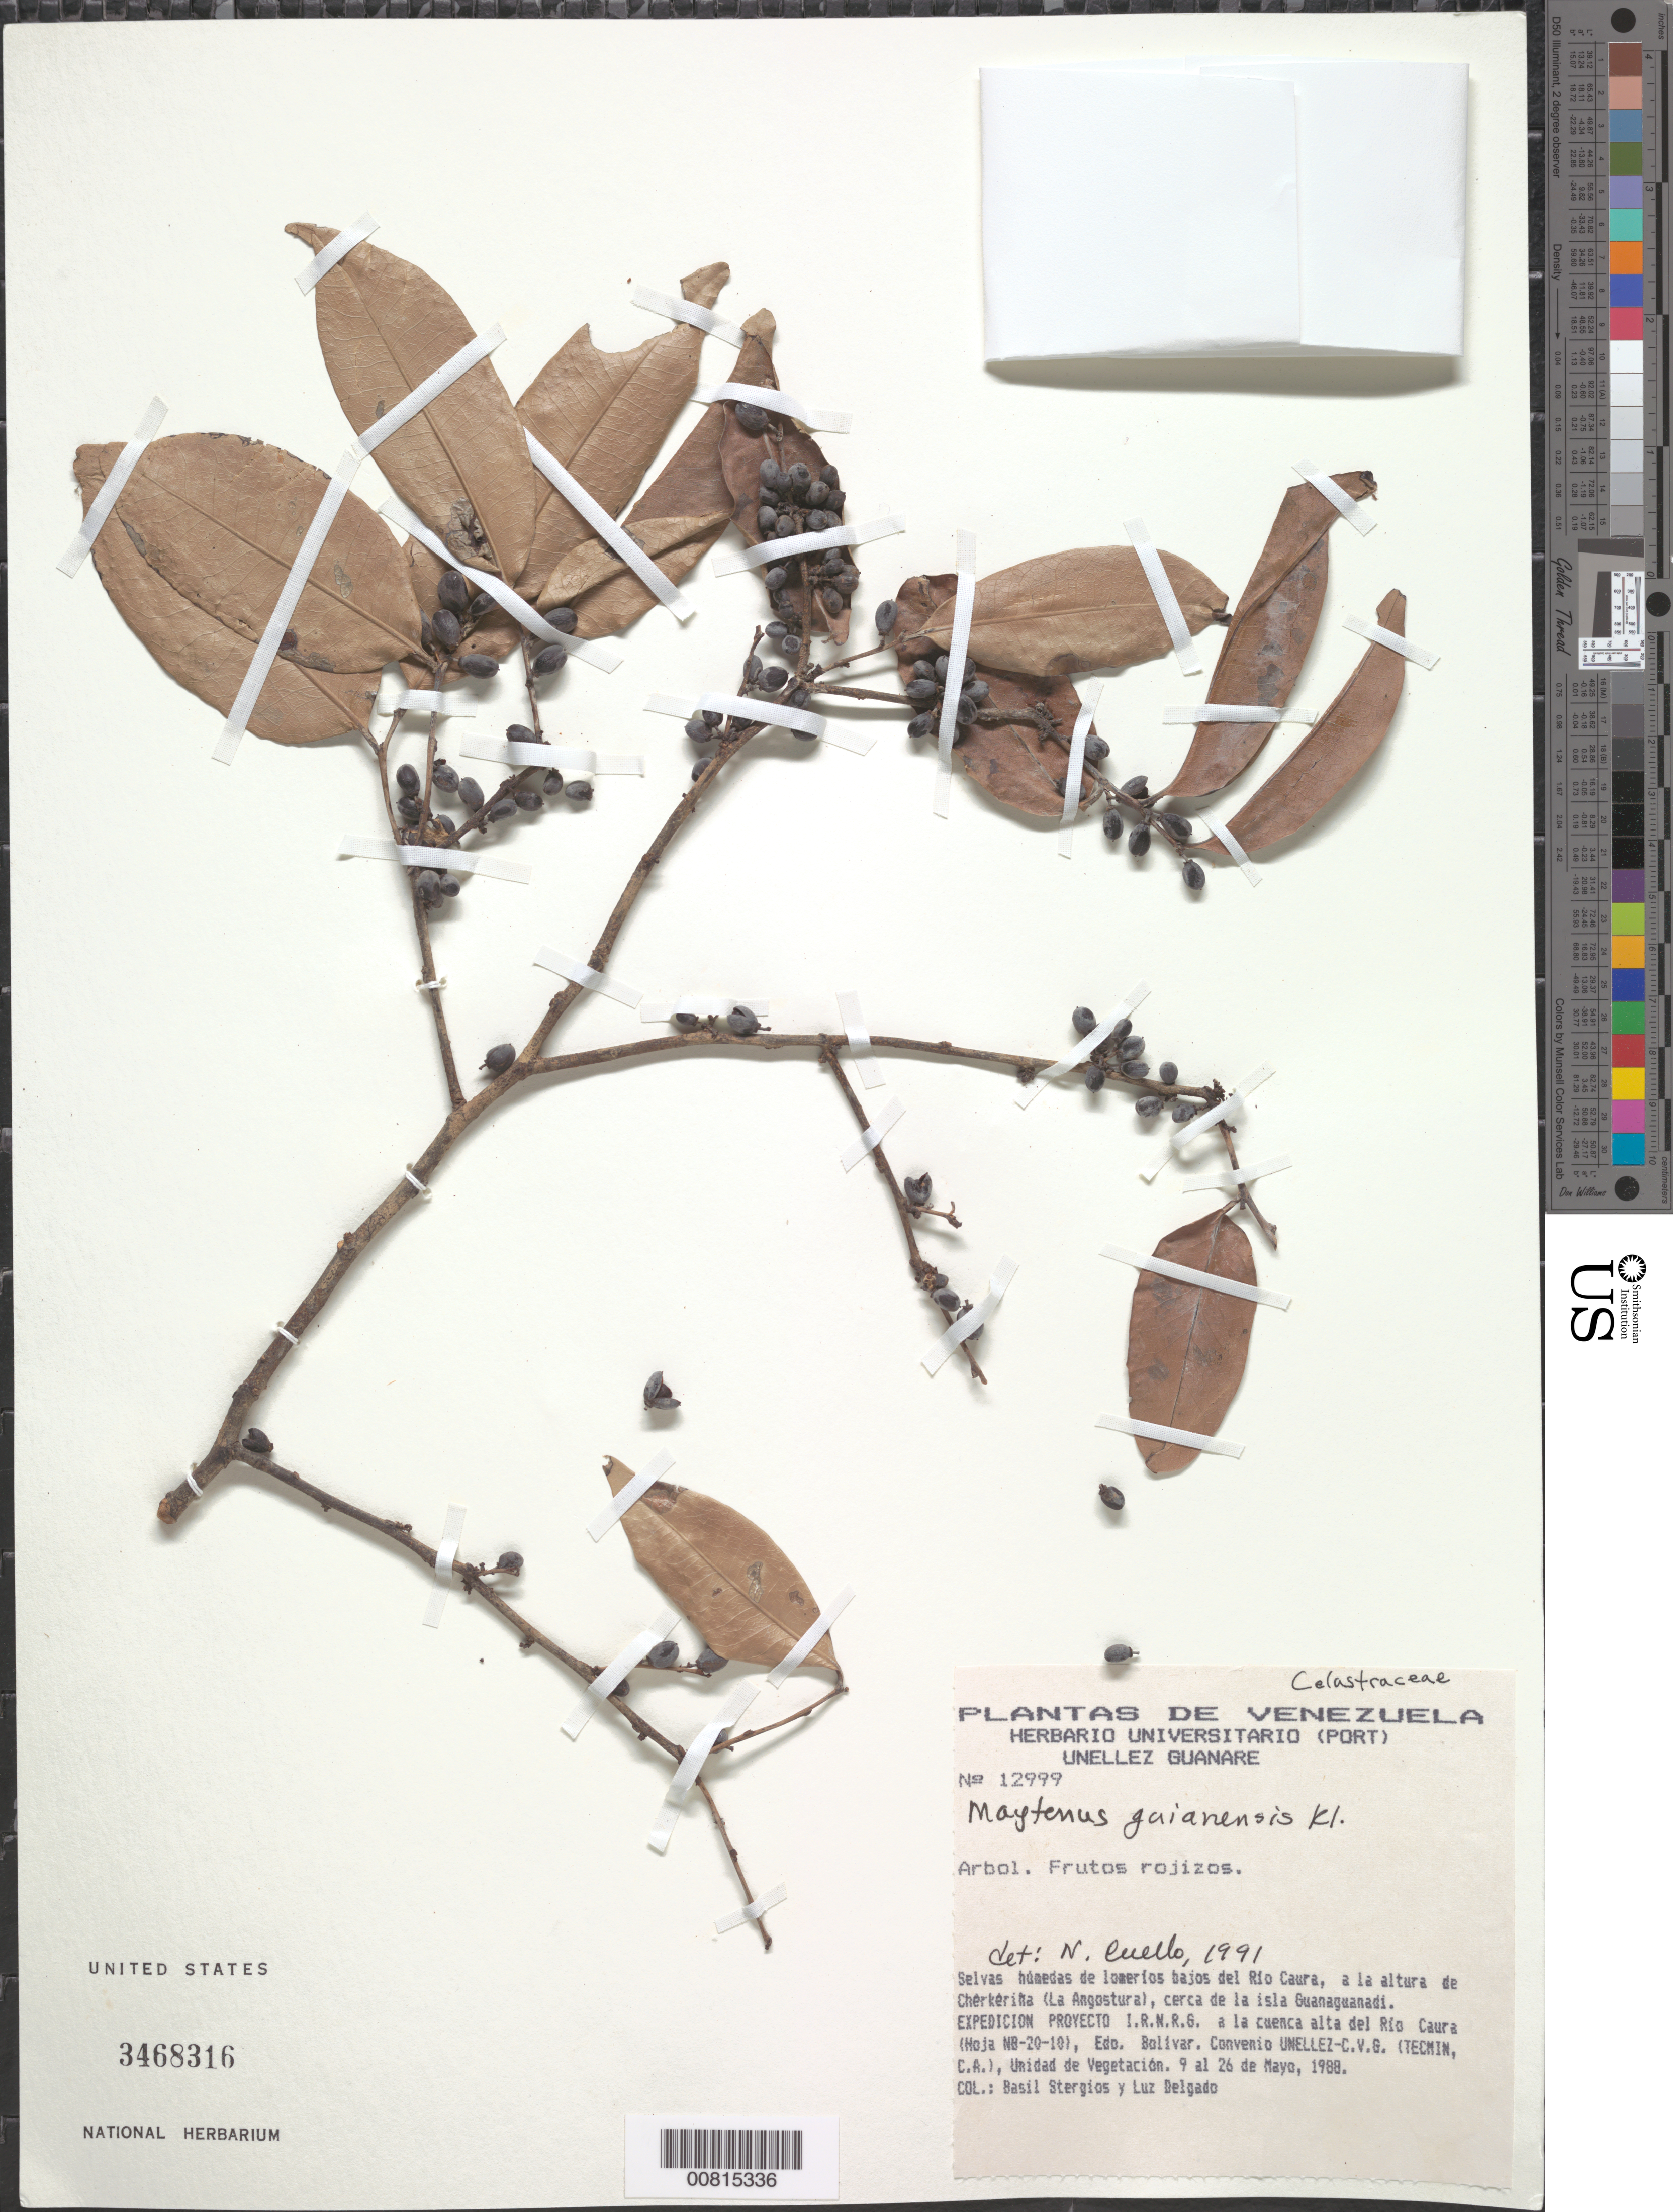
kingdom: Plantae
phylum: Tracheophyta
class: Magnoliopsida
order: Celastrales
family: Celastraceae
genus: Maytenus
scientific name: Maytenus guyanensis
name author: Klotzsch ex Reissek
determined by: Cuello, Nidia L.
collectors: B. G. Stergios & L. Delgado V.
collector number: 12999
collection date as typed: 9-May-88 to 26-May-88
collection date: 1988-05-09/1988-05-26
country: Venezuela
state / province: Bolívar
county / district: Sucre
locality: Río Caura, Chêrkériña (La Angostura), cerca de isla Guanaguanadi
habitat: Selvas húmedas de lomerios bajos del río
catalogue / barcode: US 3468316